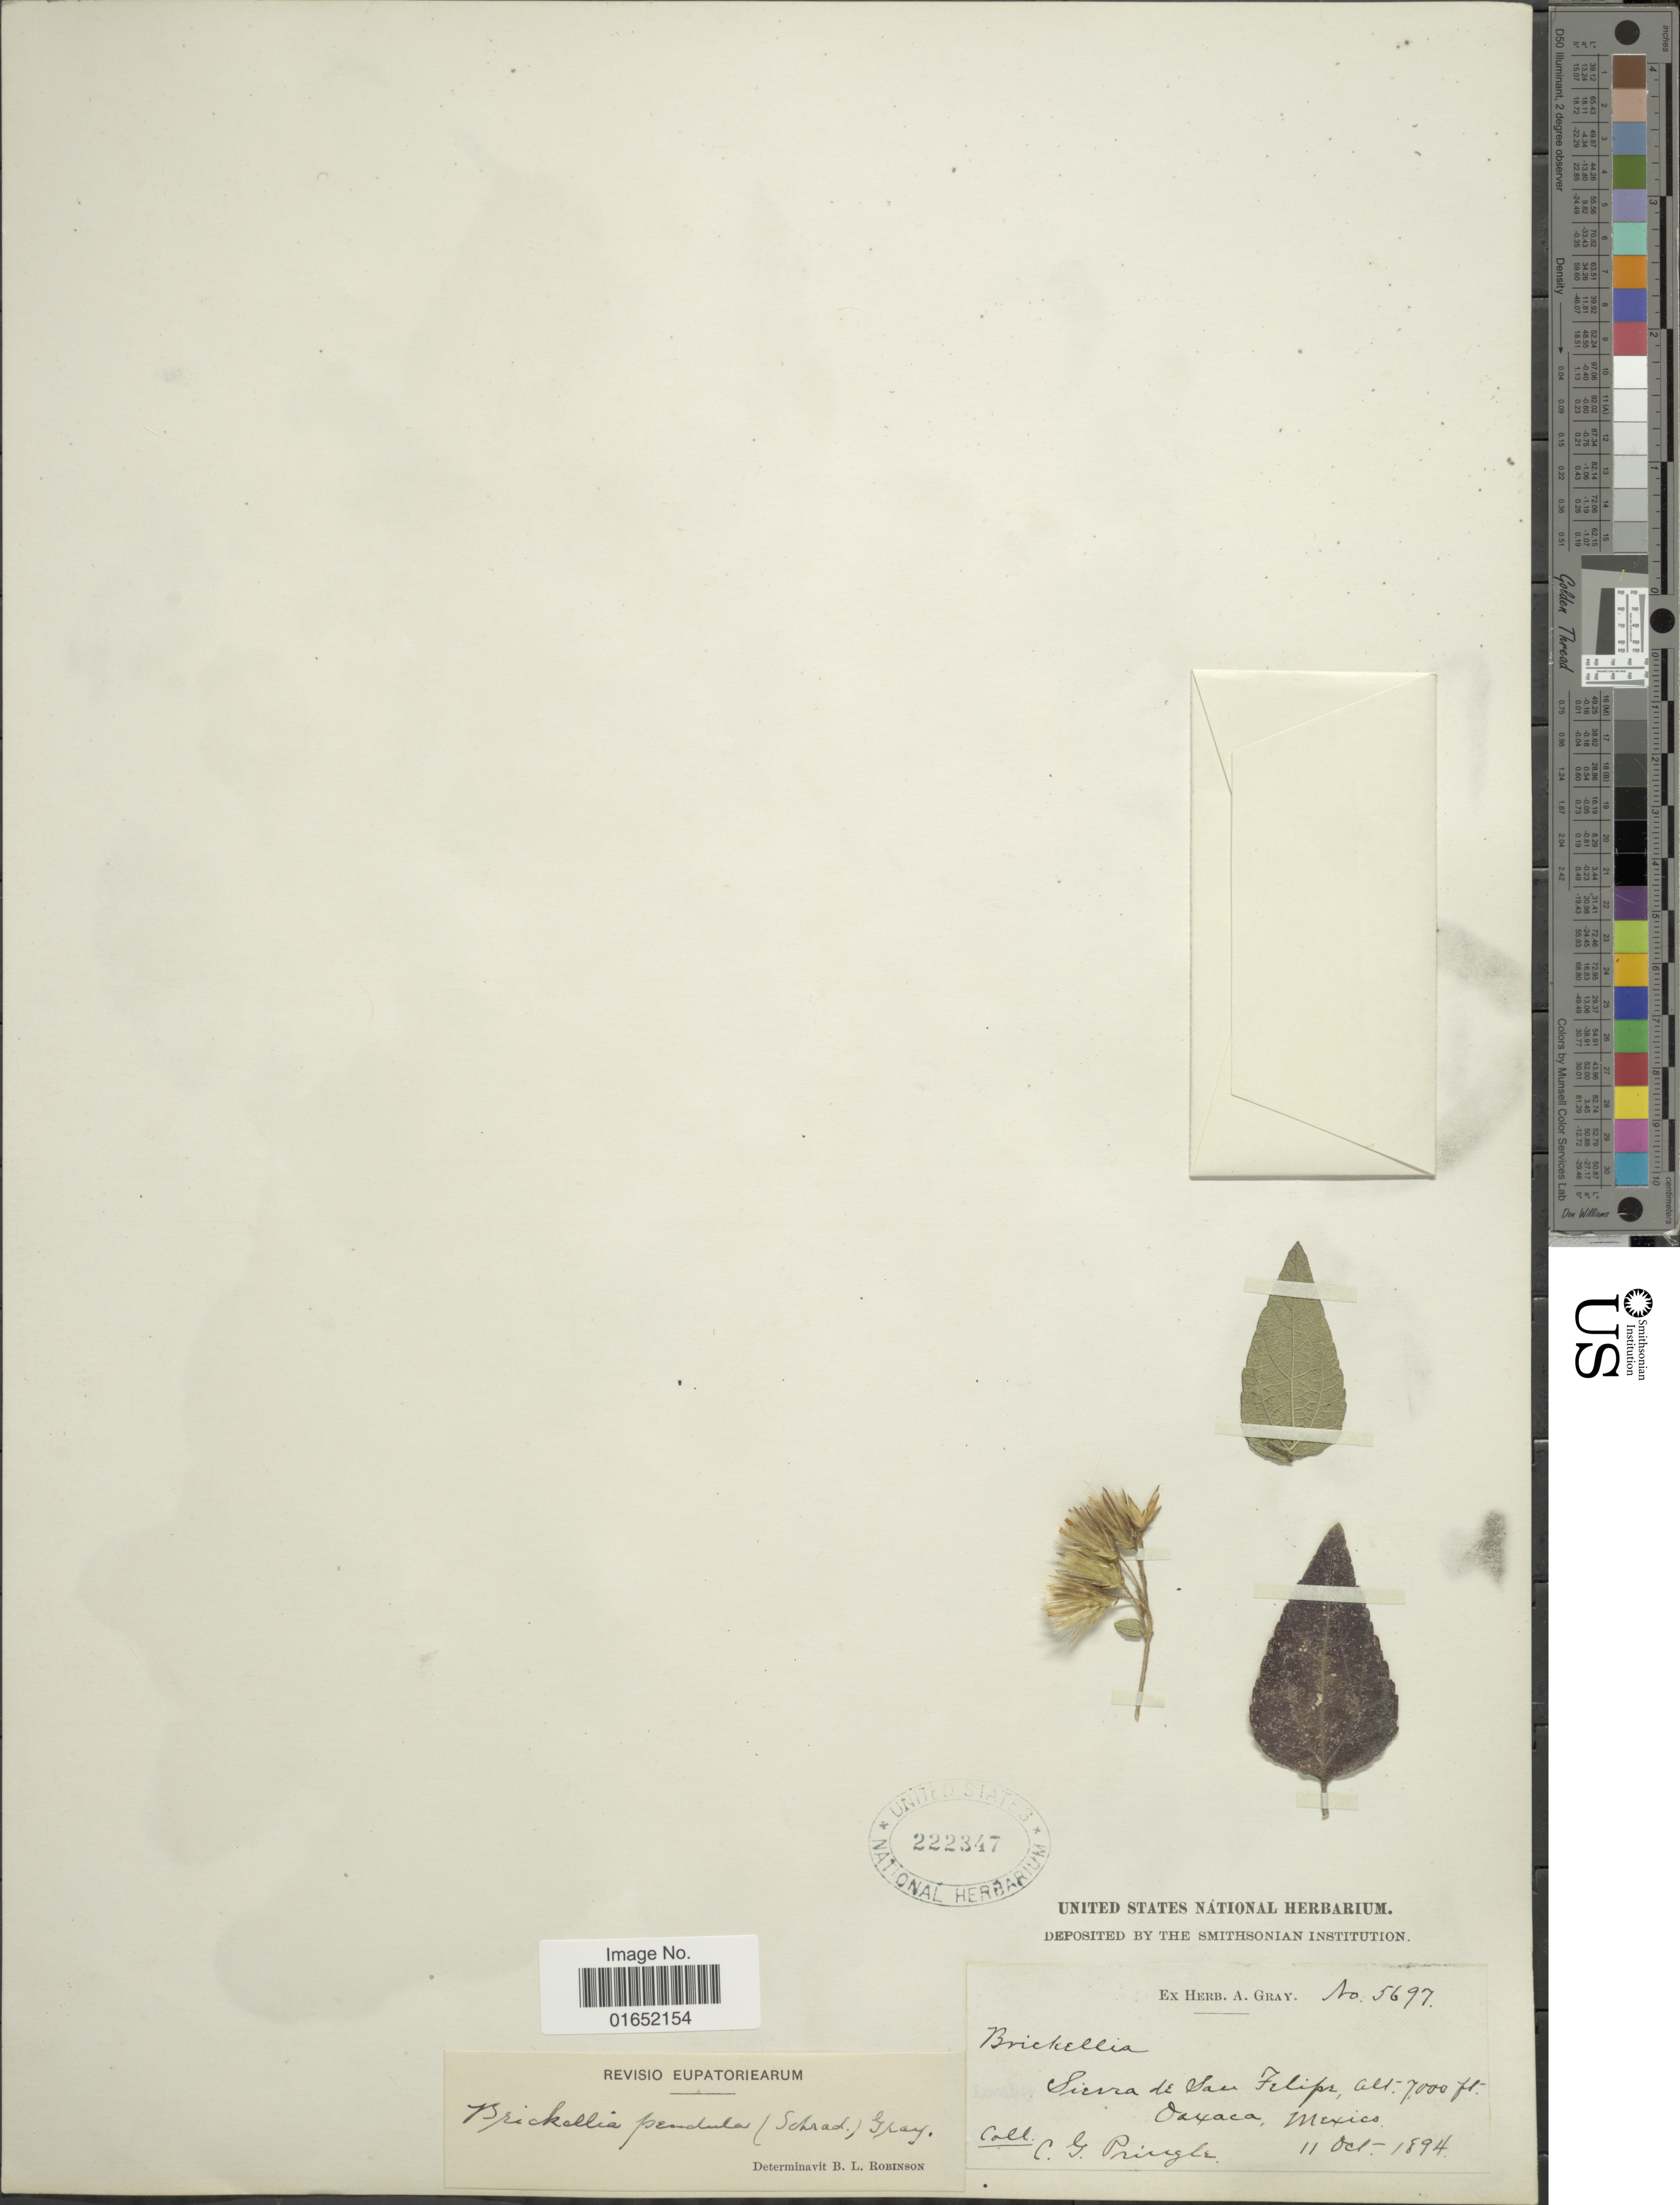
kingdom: Plantae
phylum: Tracheophyta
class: Magnoliopsida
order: Asterales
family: Asteraceae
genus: Brickellia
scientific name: Brickellia pendula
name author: (Schrad.) A. Gray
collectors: C. G. Pringle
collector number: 5697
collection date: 1894-10-11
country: Mexico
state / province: Oaxaca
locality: Sierra de San Felipe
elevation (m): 2134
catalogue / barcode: US 222347